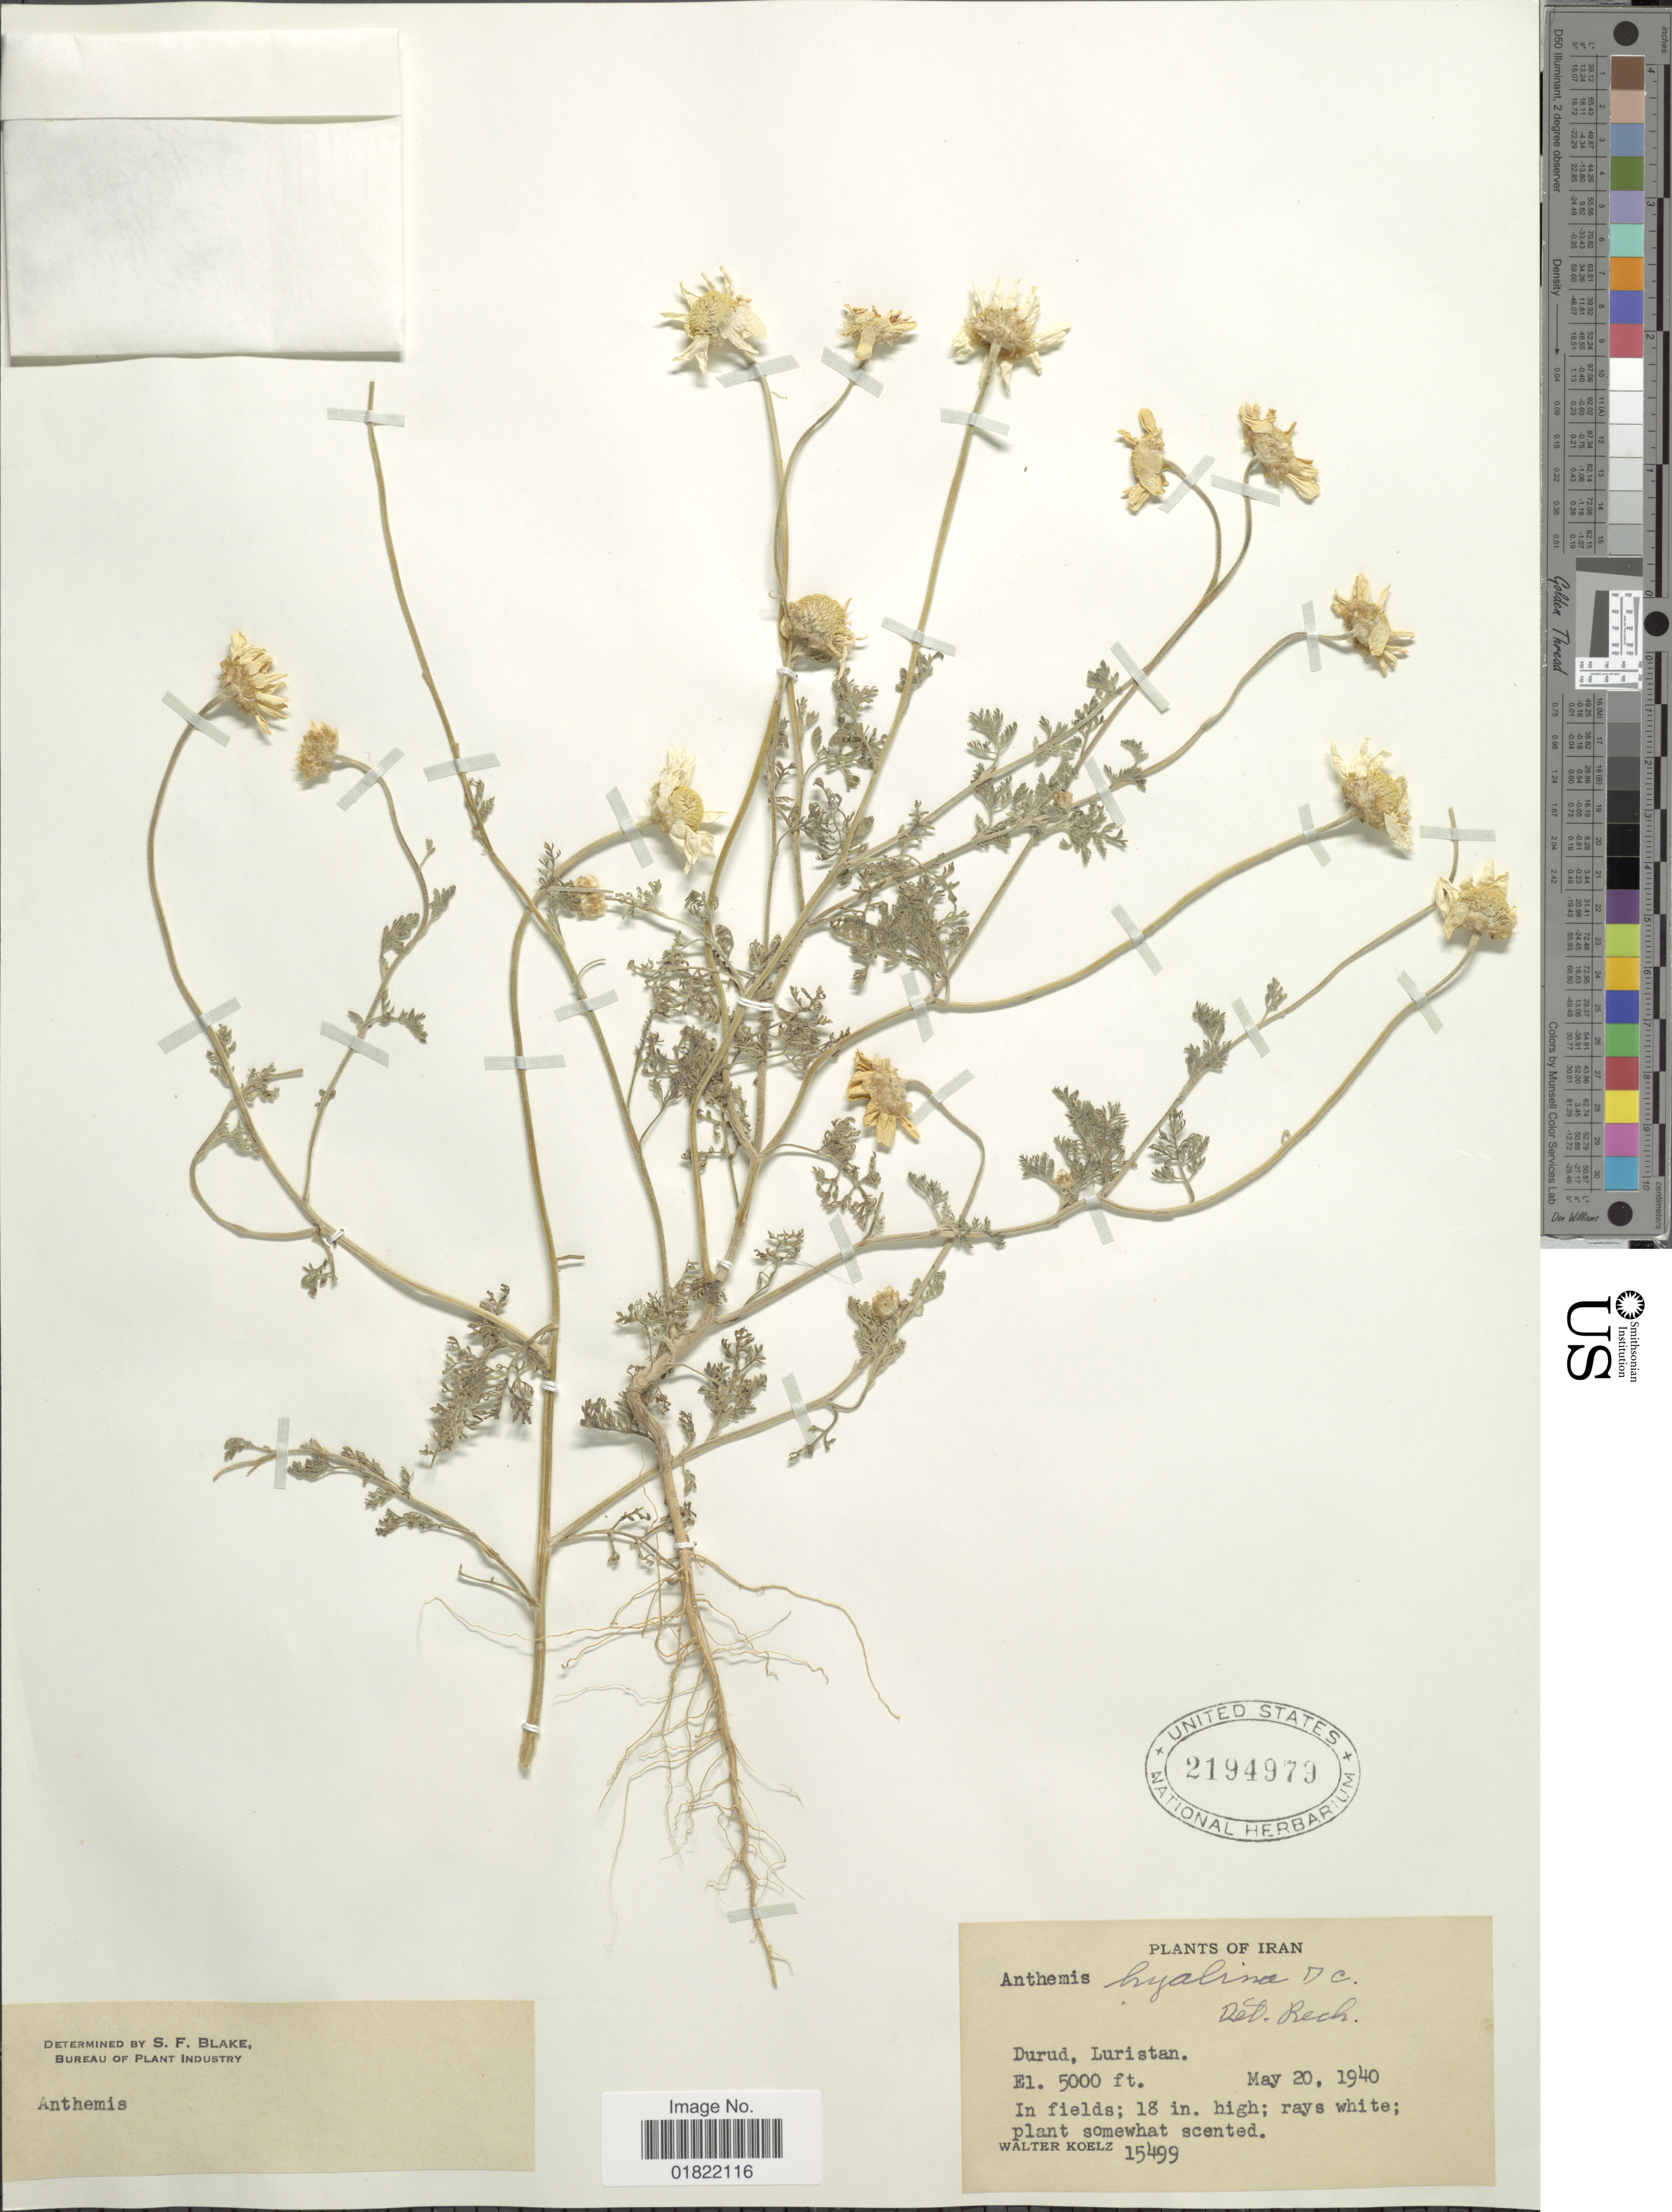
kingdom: Plantae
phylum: Tracheophyta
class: Magnoliopsida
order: Asterales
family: Asteraceae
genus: Anthemis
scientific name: Anthemis hyalina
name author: DC.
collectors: W. N. Koelz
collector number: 15499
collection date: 1940-05-20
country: Iran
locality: Durud, Luristan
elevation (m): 1524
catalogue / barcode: US 2194979